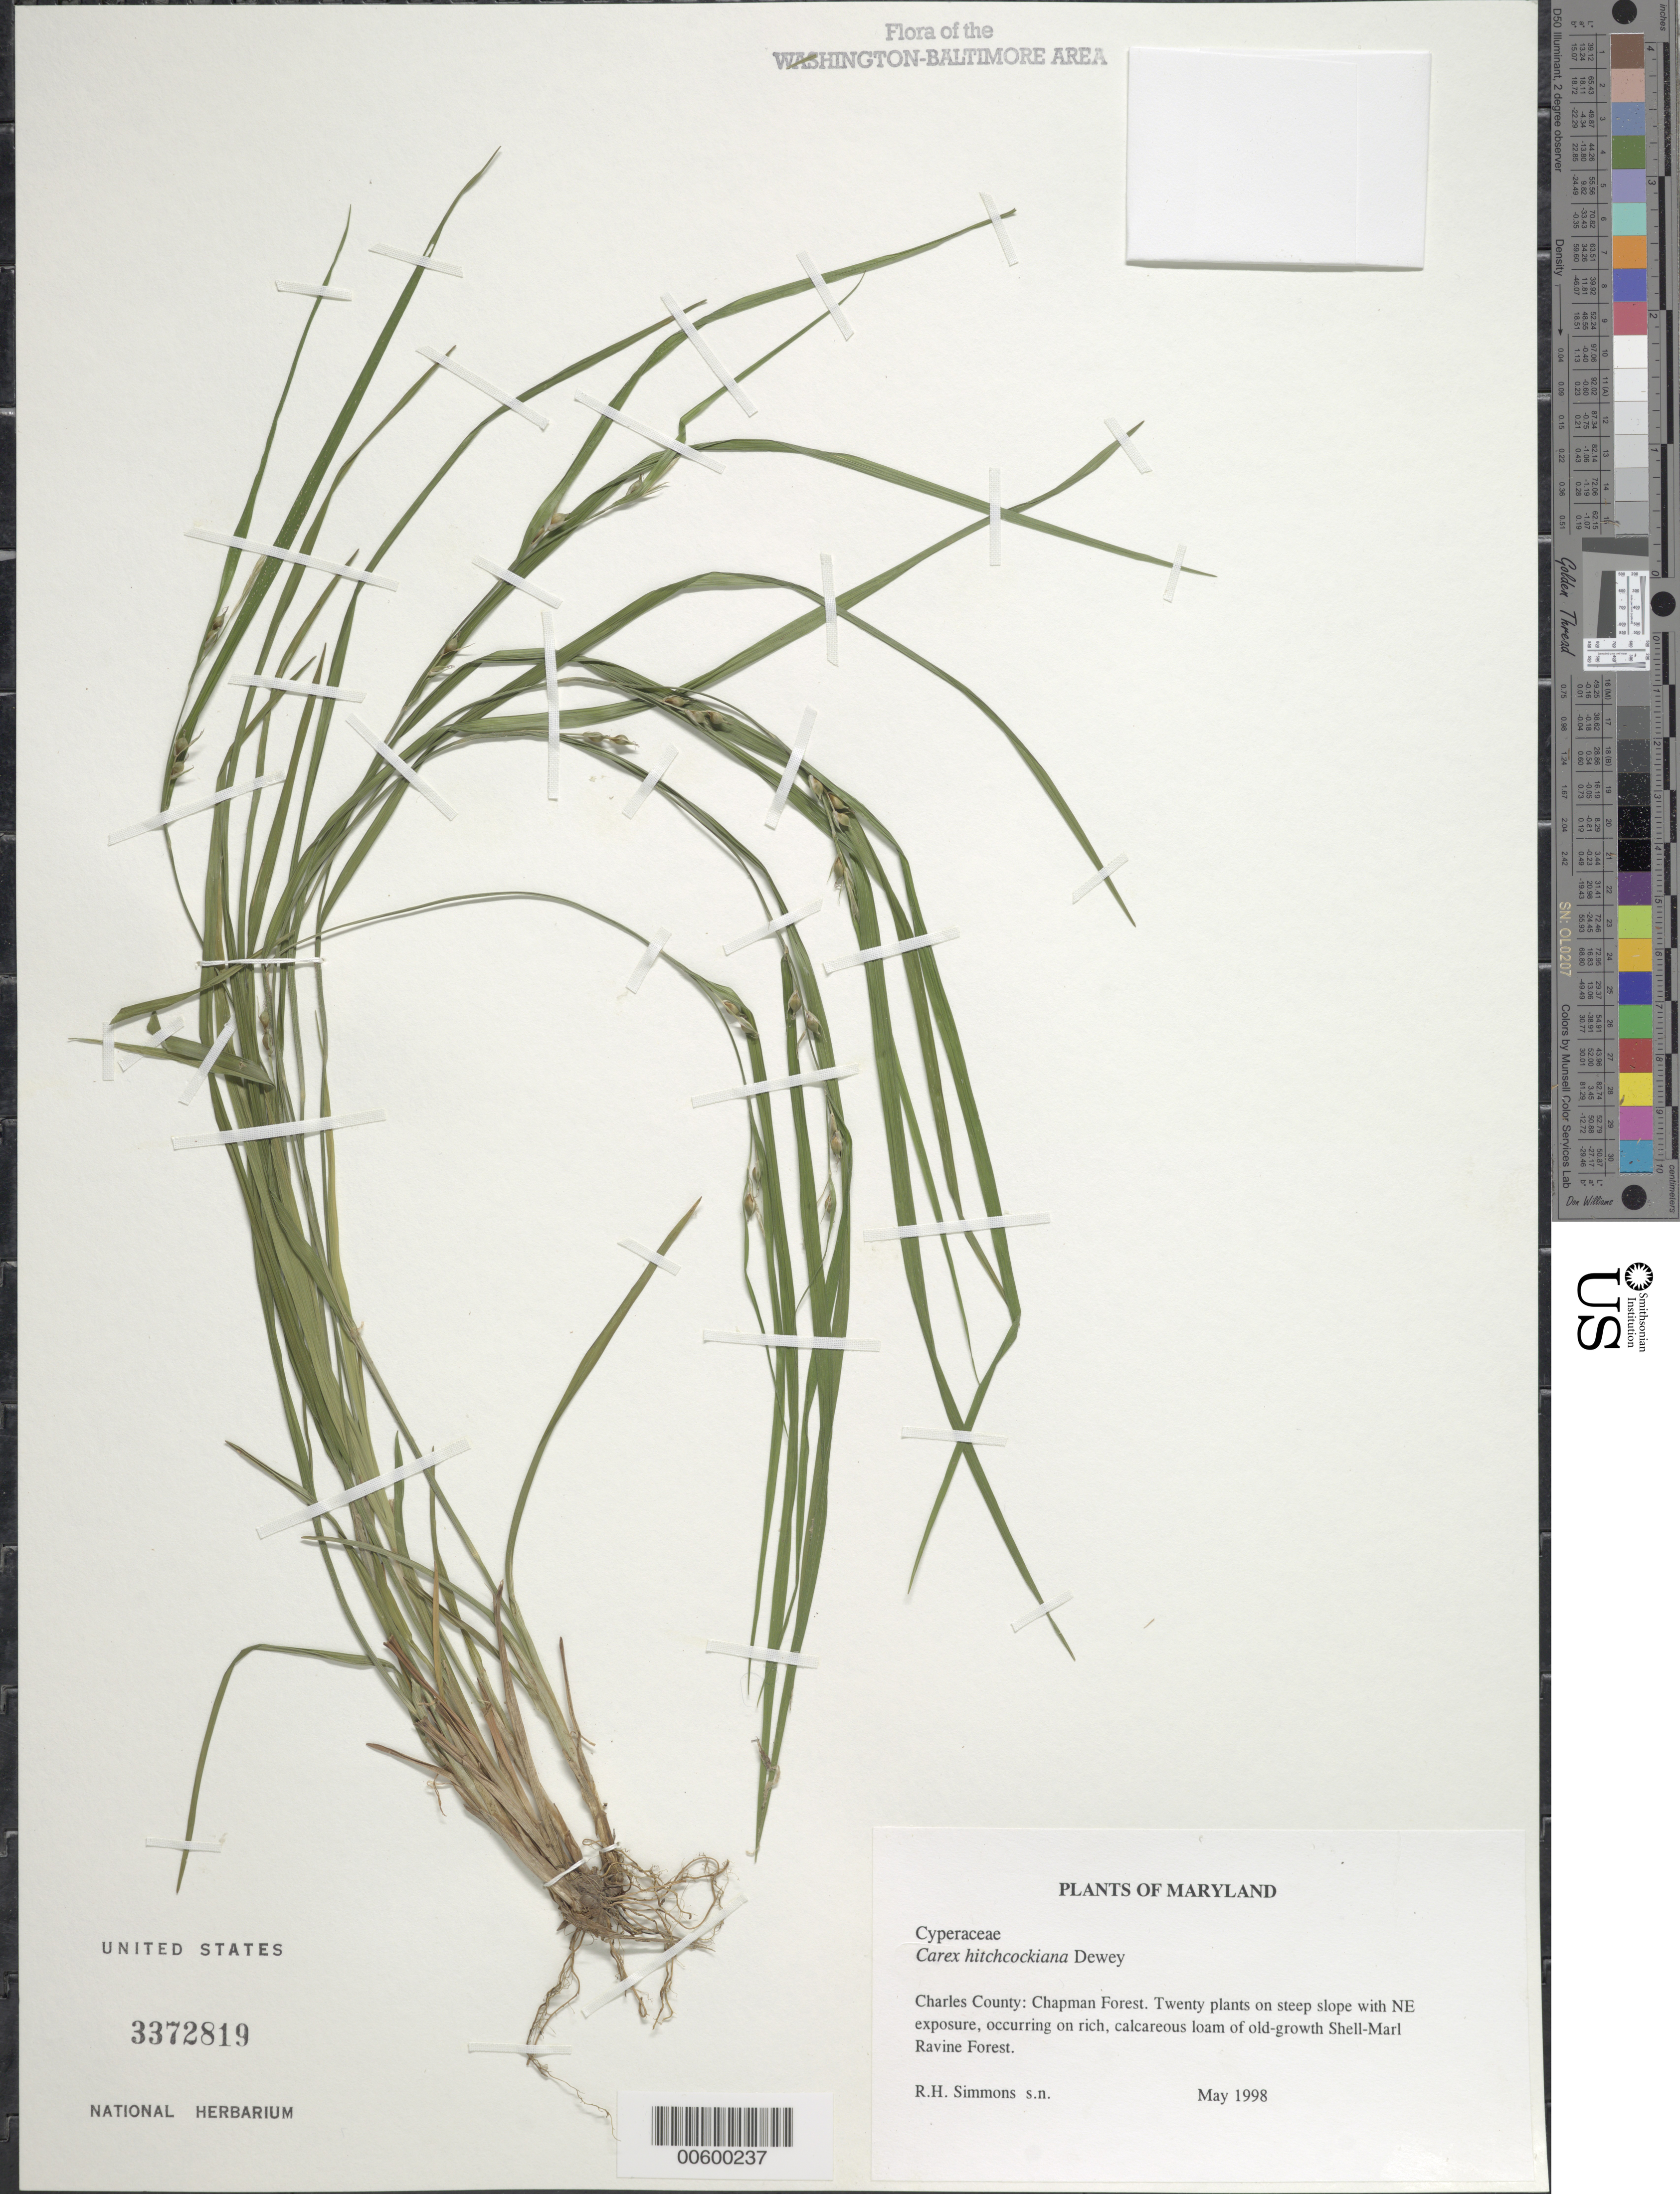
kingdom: Plantae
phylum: Tracheophyta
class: Liliopsida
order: Poales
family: Cyperaceae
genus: Carex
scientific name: Carex hitchcockiana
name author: Dewey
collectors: R. H. Simmons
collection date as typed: May 1998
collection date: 1998-05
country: United States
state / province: Maryland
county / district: Charles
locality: Chapman Forest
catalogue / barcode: US 3372819